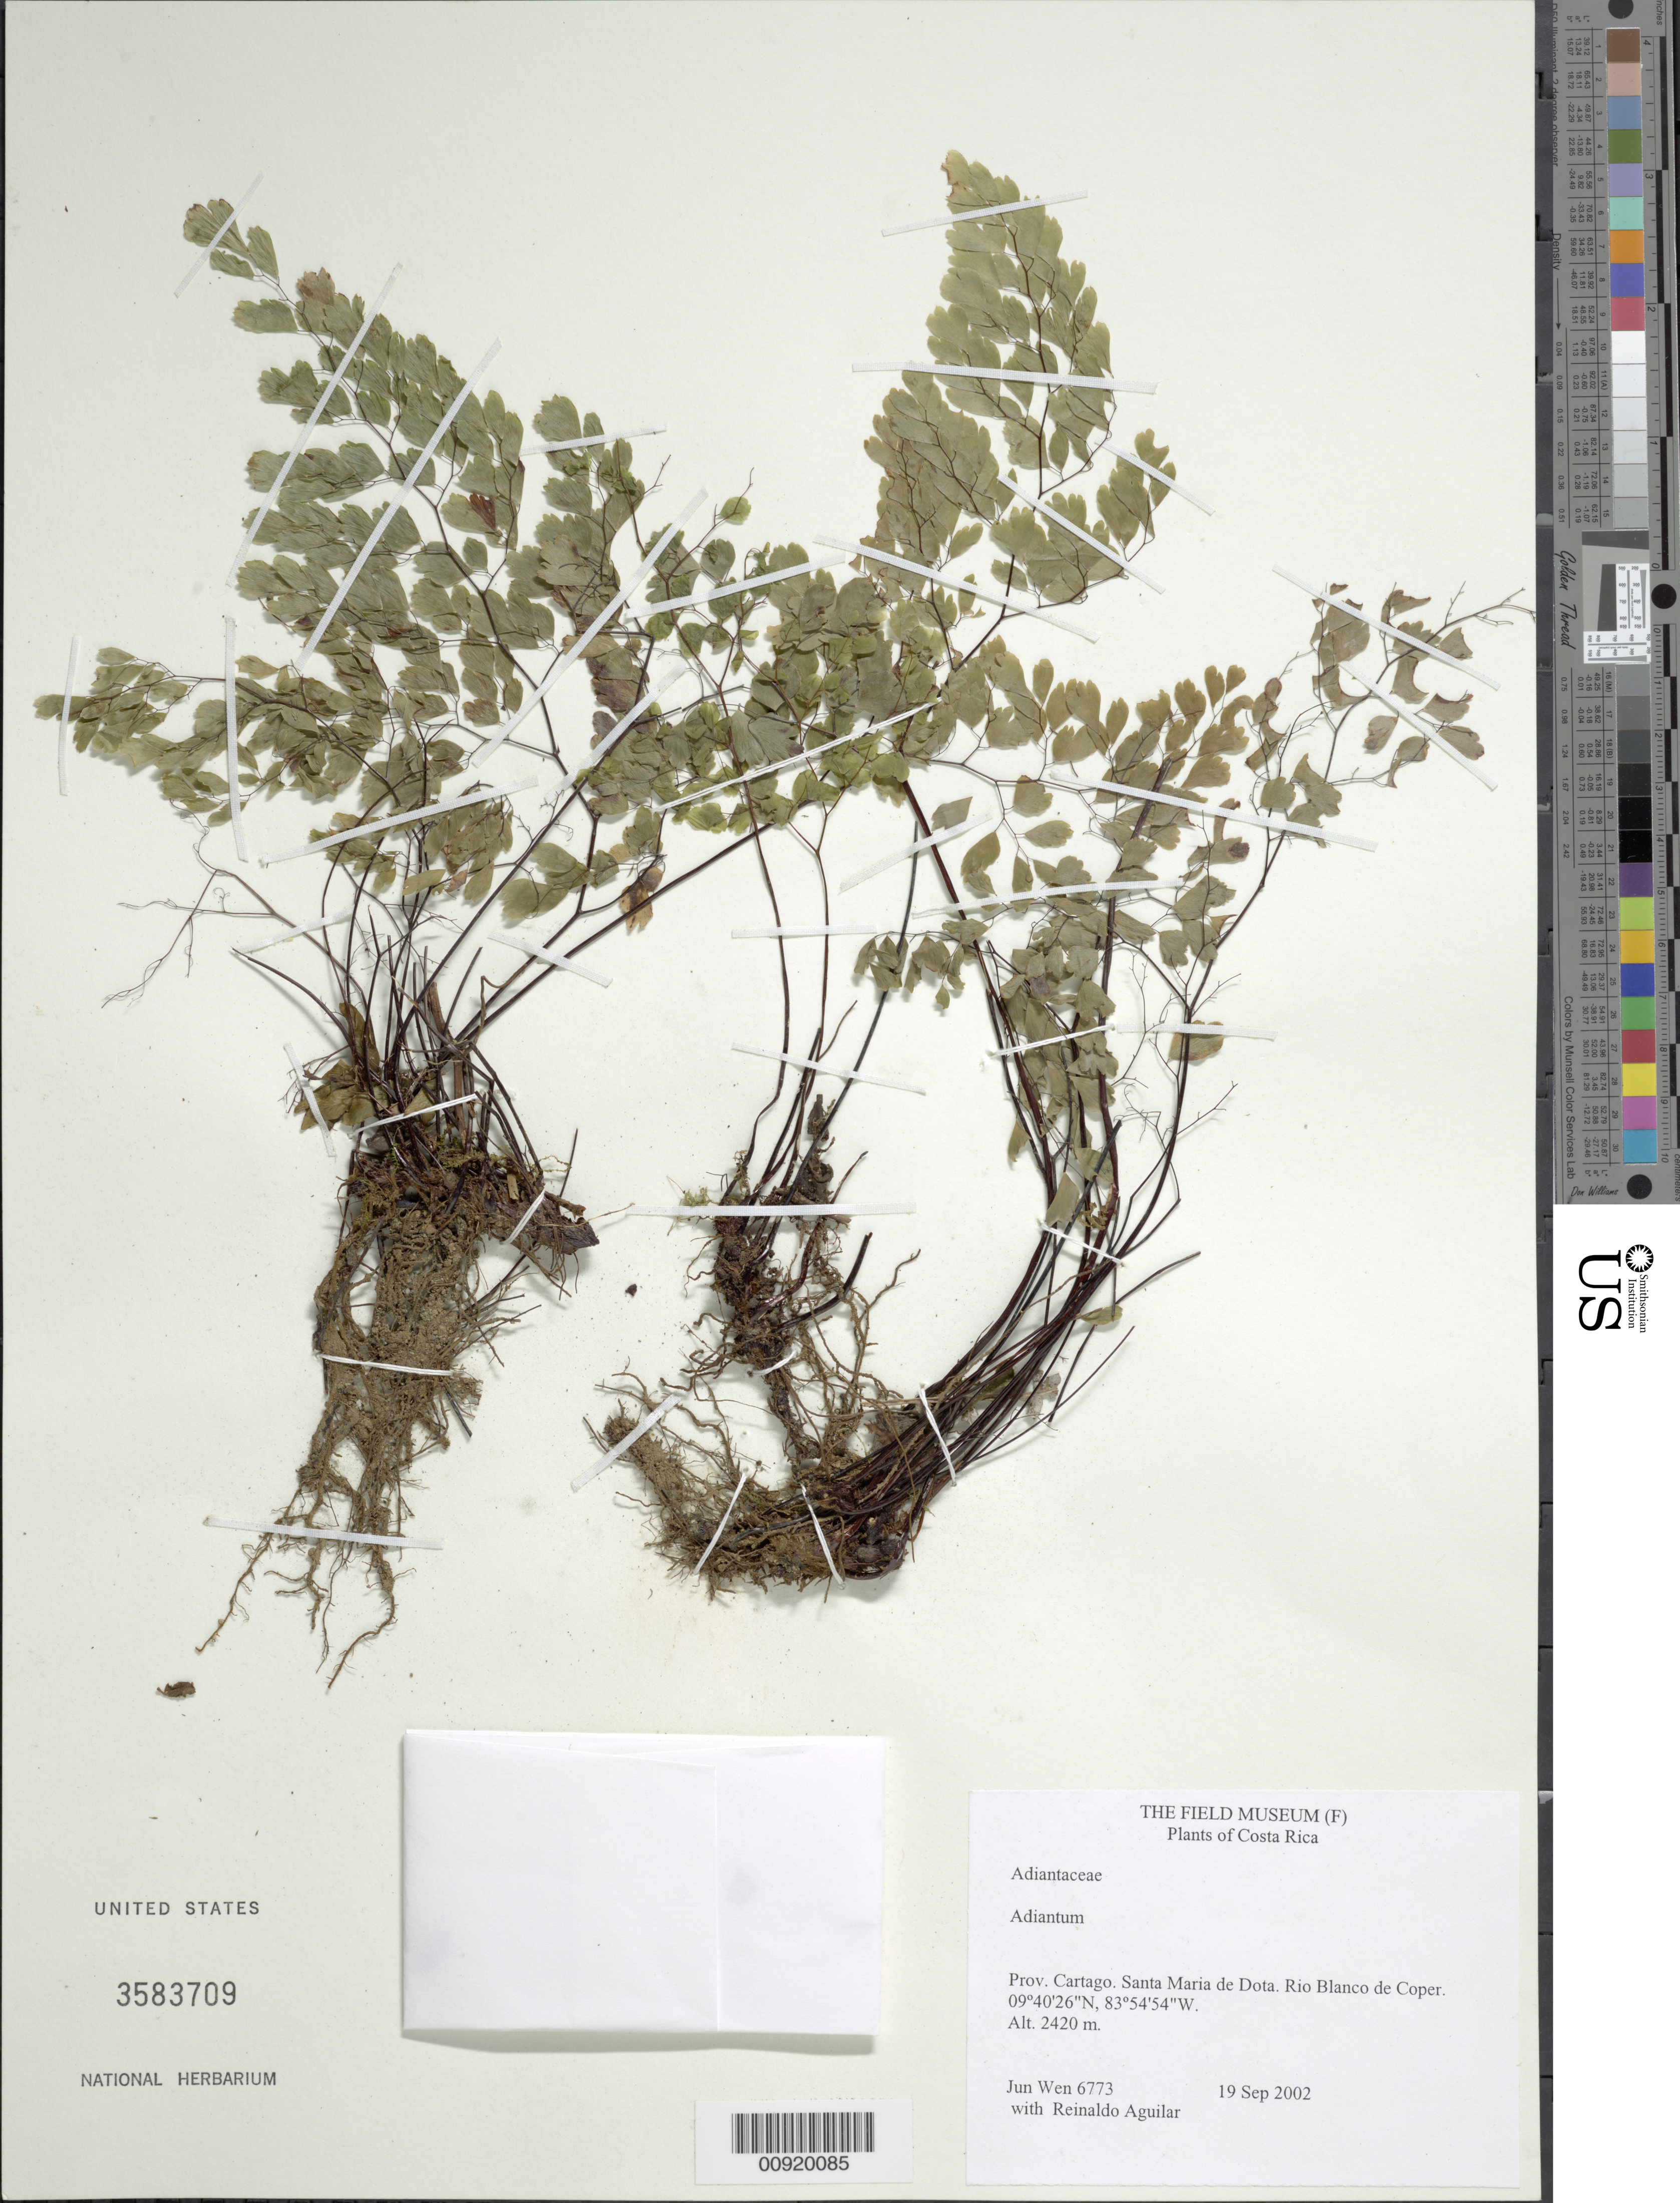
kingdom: Plantae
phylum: Tracheophyta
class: Polypodiopsida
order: Polypodiales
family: Pteridaceae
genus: Adiantum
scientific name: Adiantum sp.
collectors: J. Wen & R. Aguilar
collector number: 6773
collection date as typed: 19 Sep 2002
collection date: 2002-09-19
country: Costa Rica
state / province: Cartago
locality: Santa Maria de Dota. Rio Blanco de Coper.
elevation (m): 2420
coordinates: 9 40 26 N, 83 54 54 W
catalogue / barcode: US 3583709